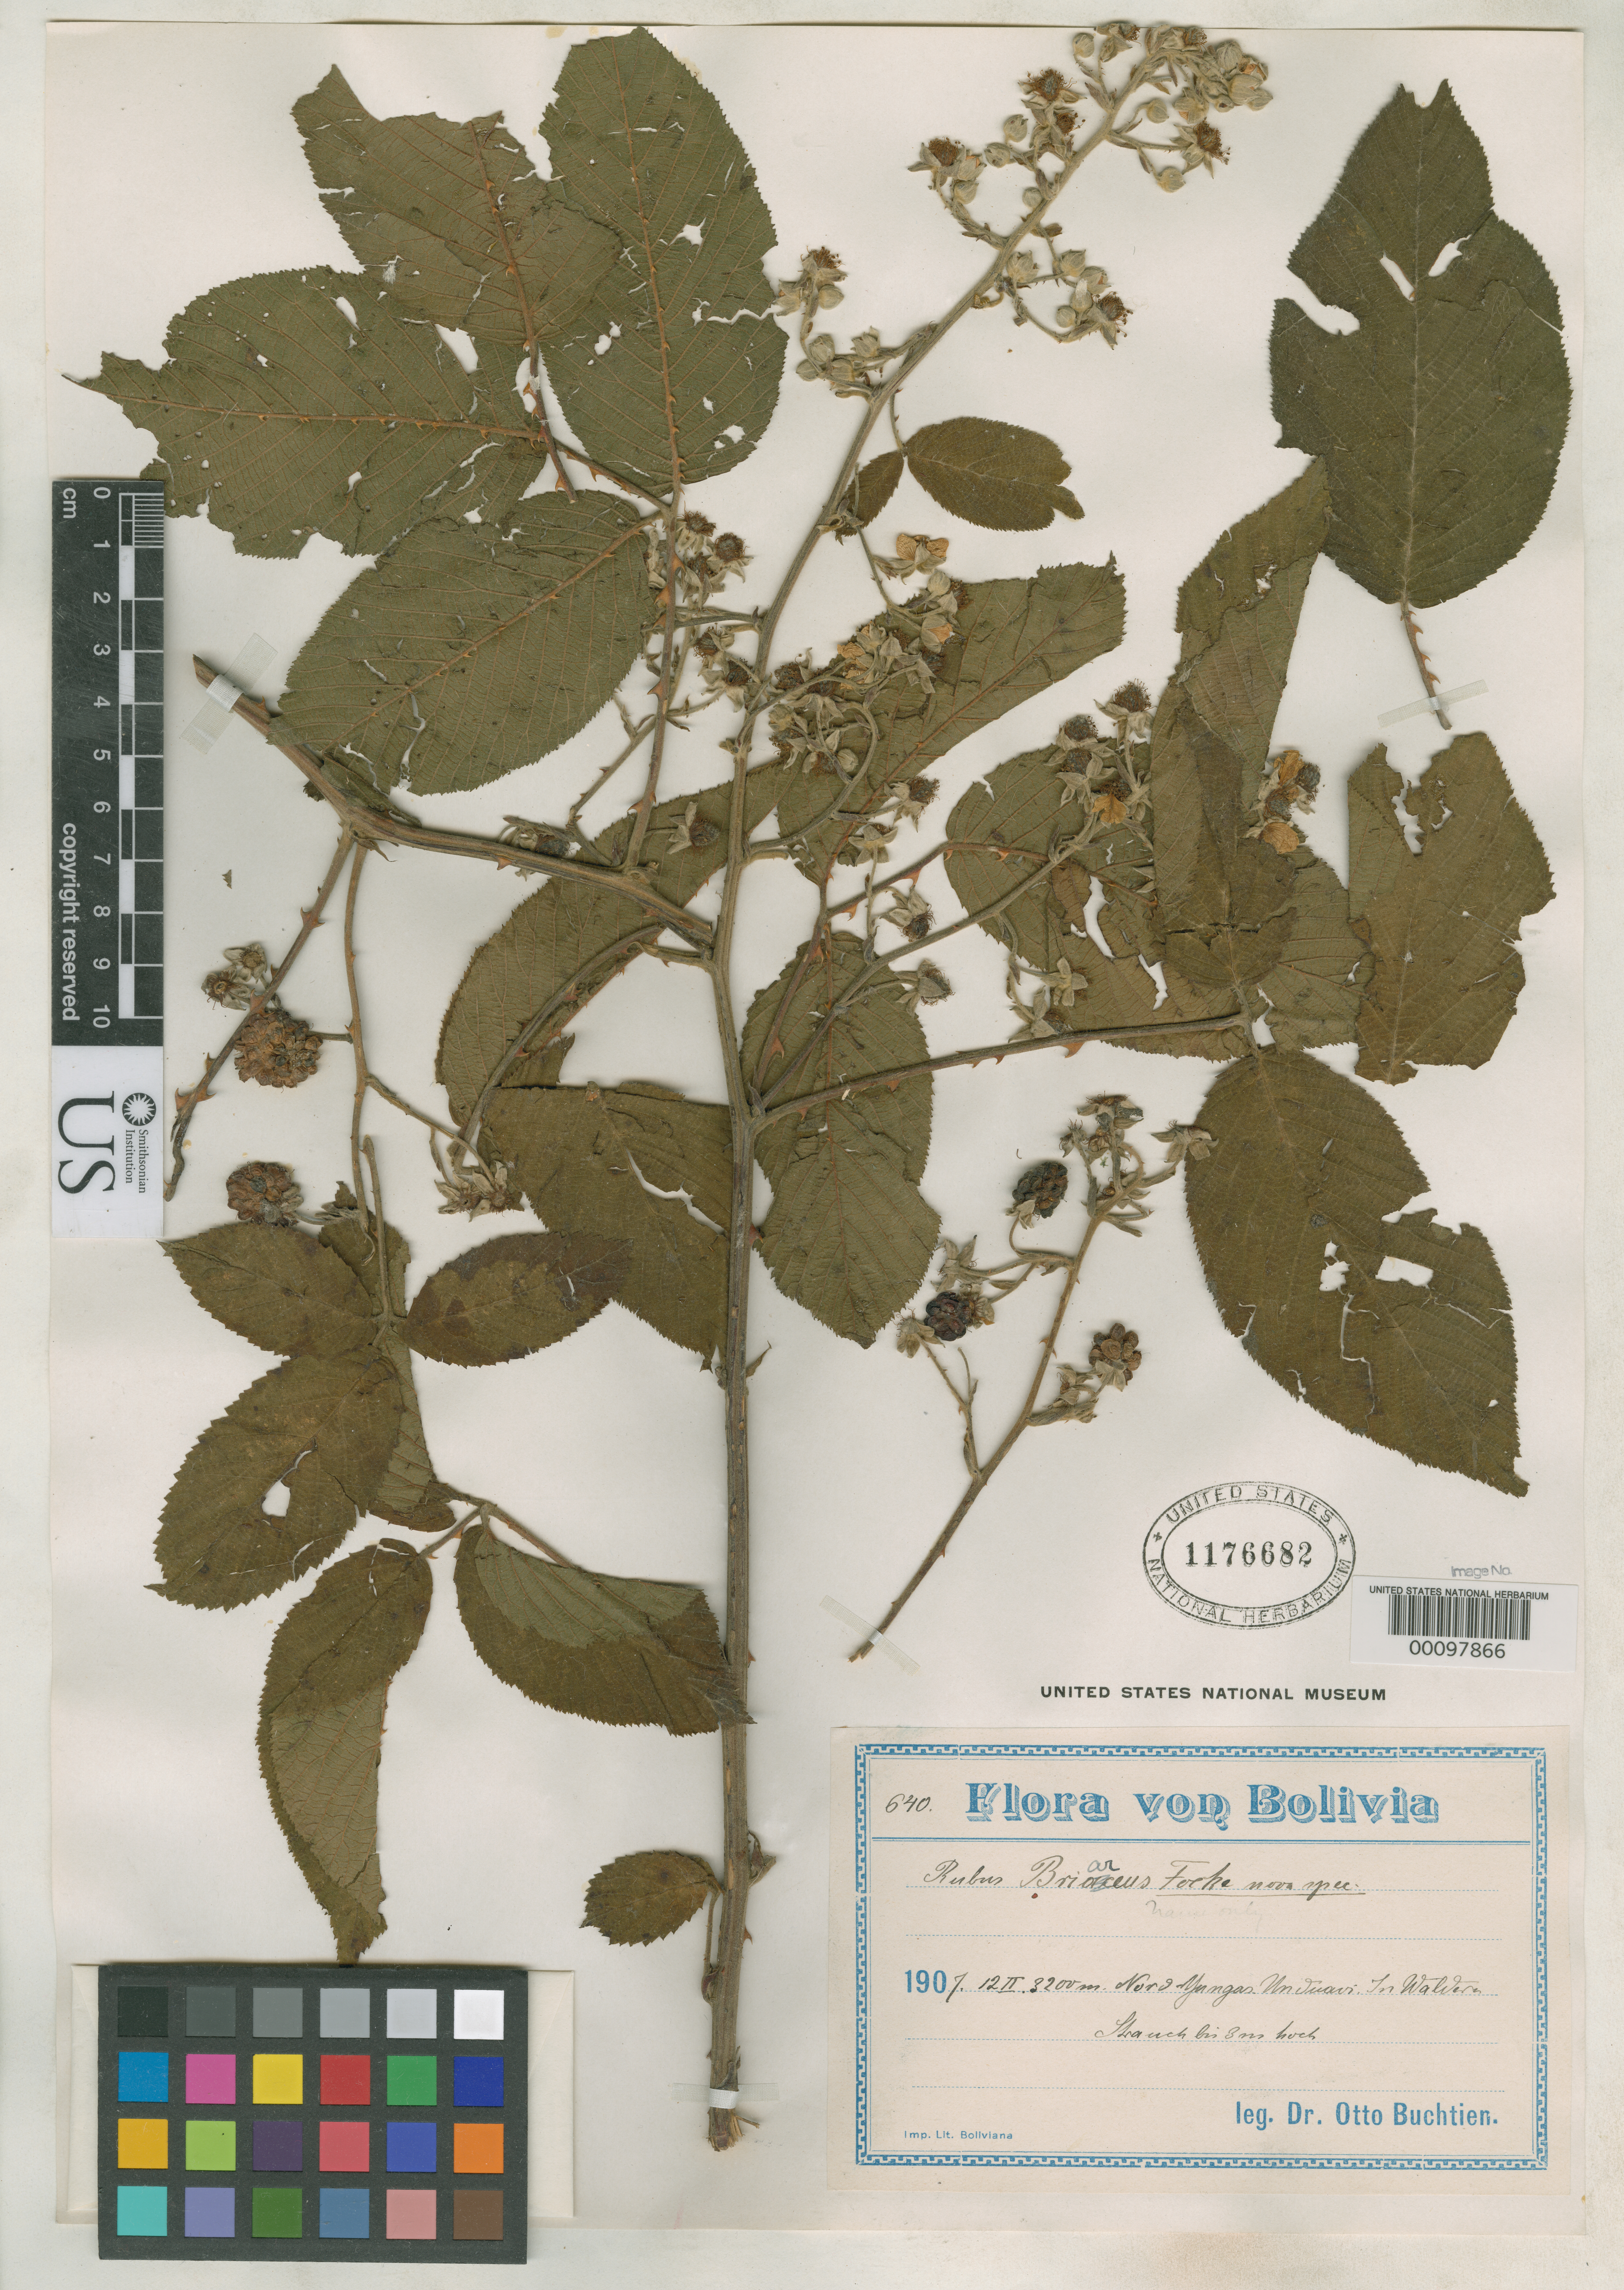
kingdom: Plantae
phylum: Tracheophyta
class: Magnoliopsida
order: Rosales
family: Rosaceae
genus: Rubus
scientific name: Rubus briareus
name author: Focke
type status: Isotype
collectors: O. Buchtien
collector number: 640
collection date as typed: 12 Feb 1907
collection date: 1907-02-12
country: Bolivia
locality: Nord Yungas, Unduavi.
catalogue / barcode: US 1176682